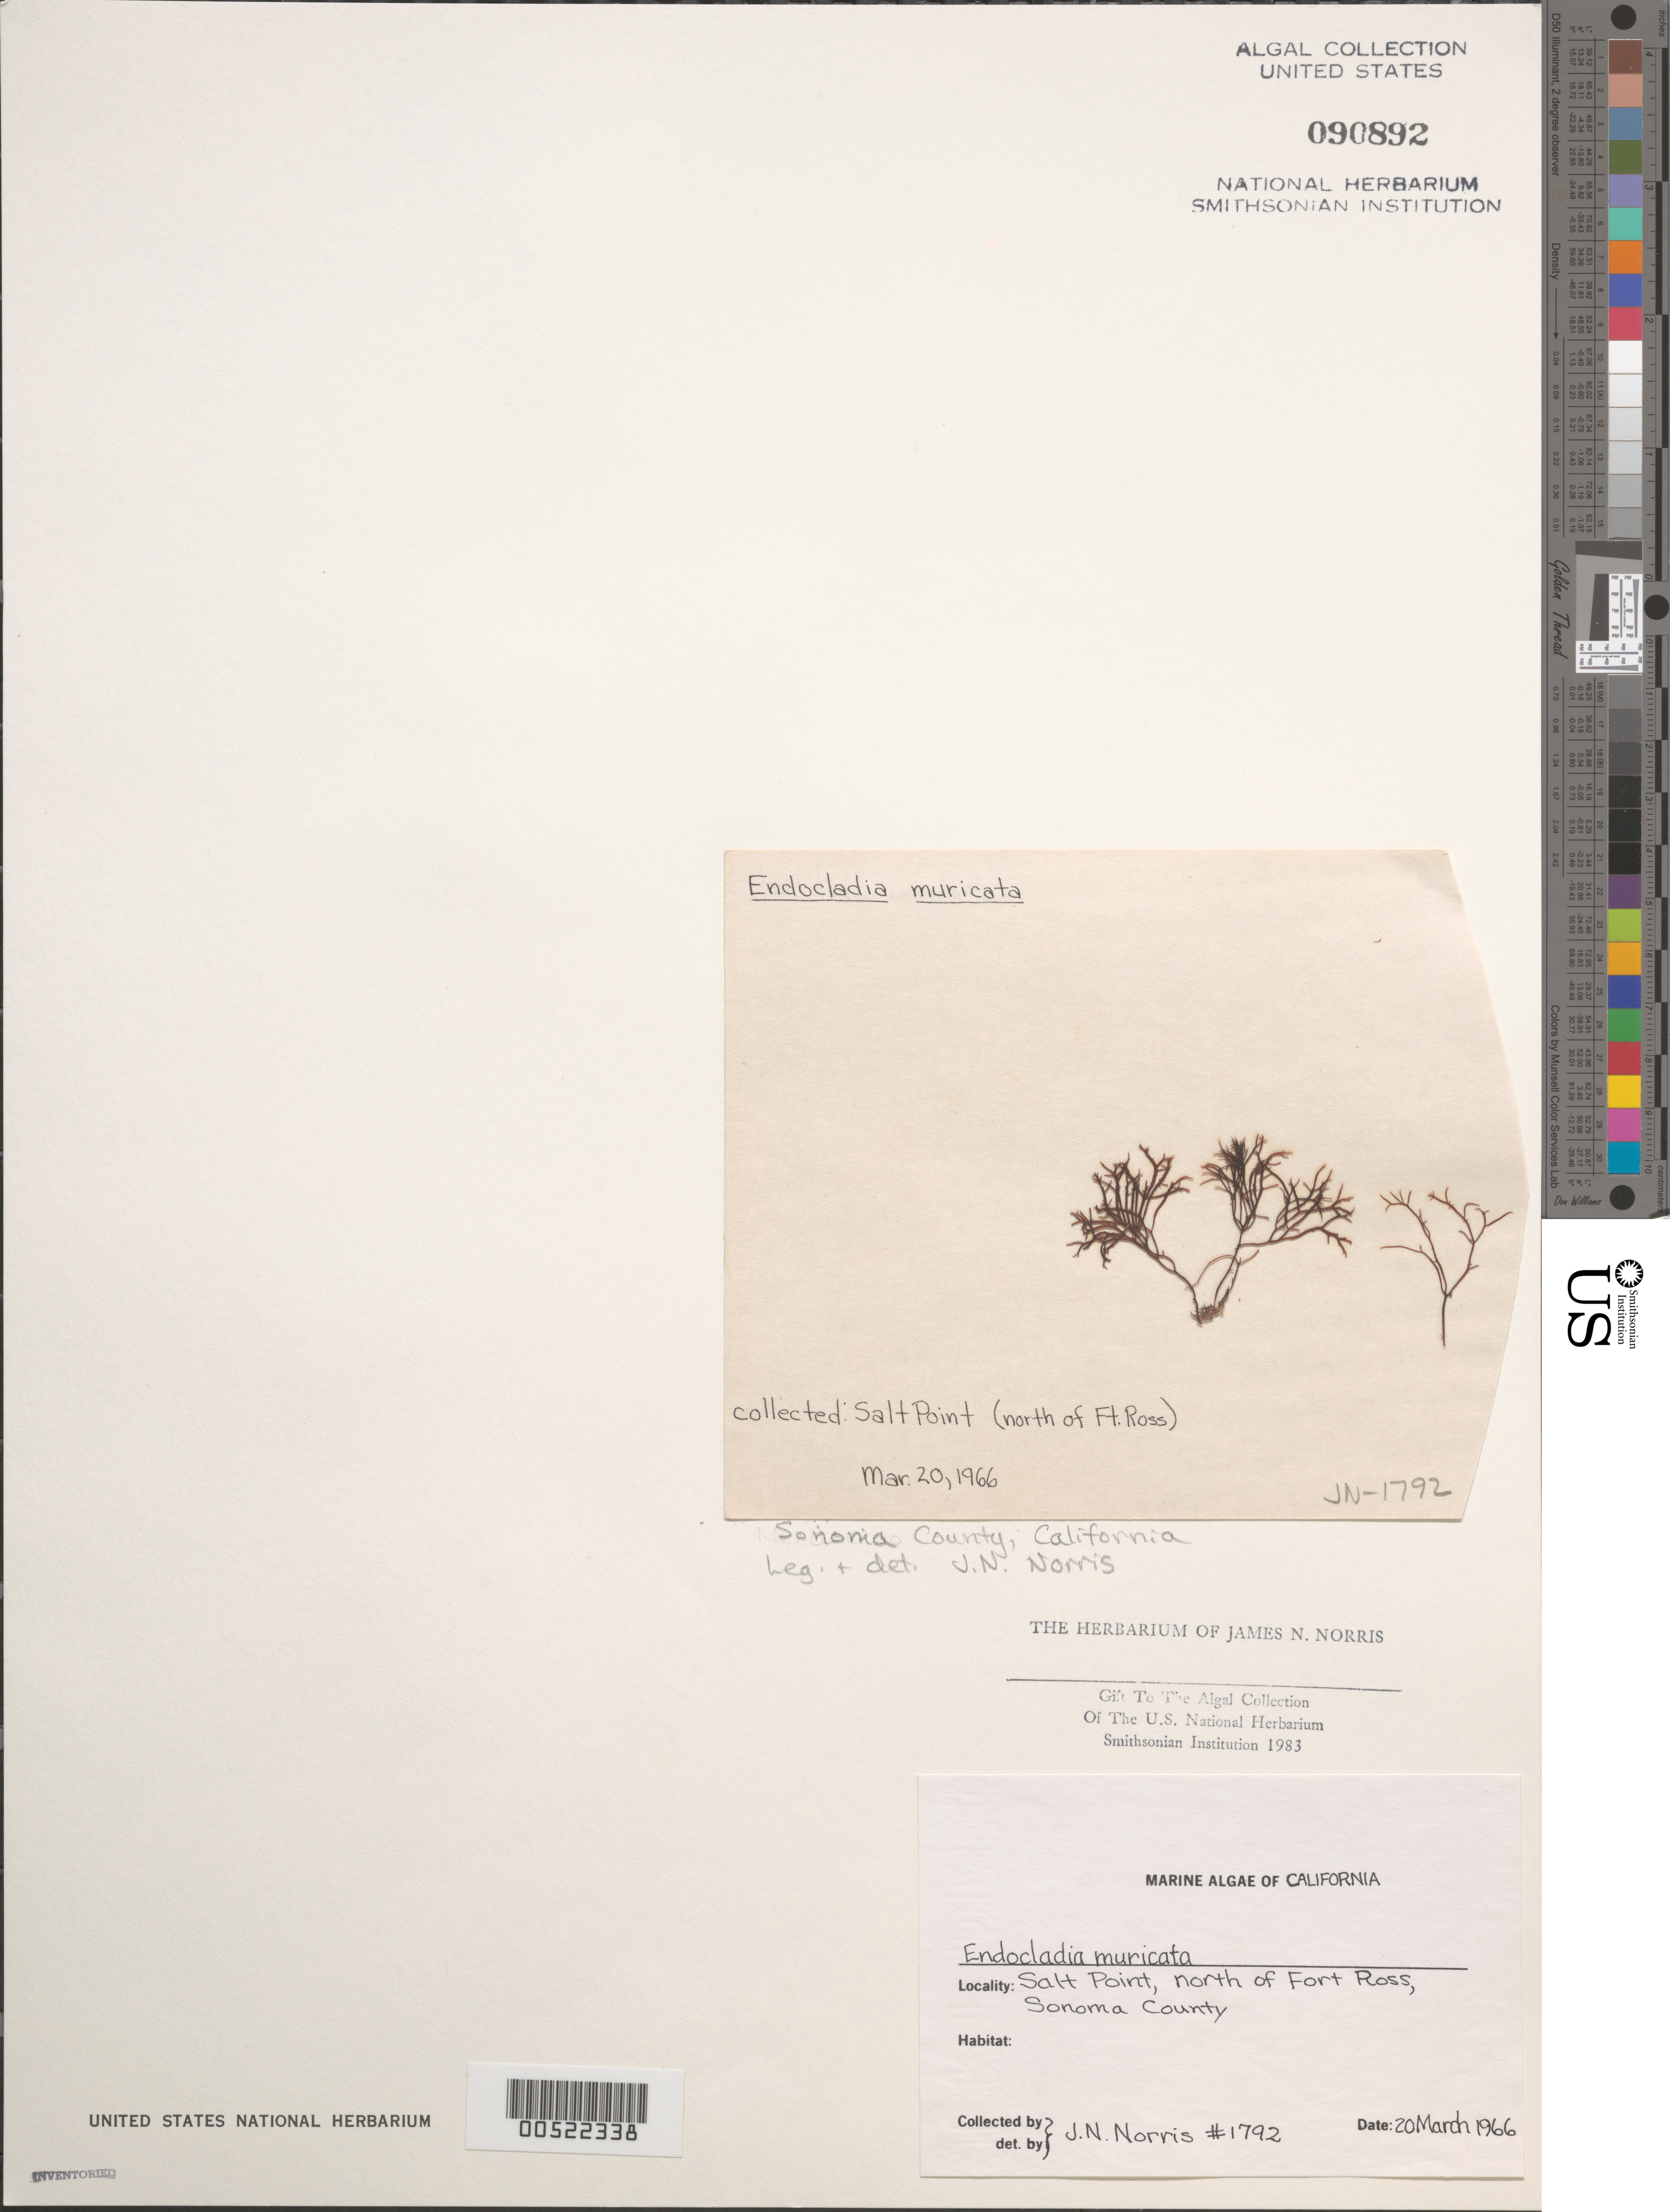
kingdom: Plantae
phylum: Rhodophyta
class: Florideophyceae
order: Gigartinales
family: Endocladiaceae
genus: Endocladia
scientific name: Endocladia muricata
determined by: Norris, James N.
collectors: J. N. Norris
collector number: JN-1792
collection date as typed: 20 Mar 1966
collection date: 1966-03-20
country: United States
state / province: California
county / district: Sonoma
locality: Salt Point, north of Fort Ross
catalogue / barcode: US 90892